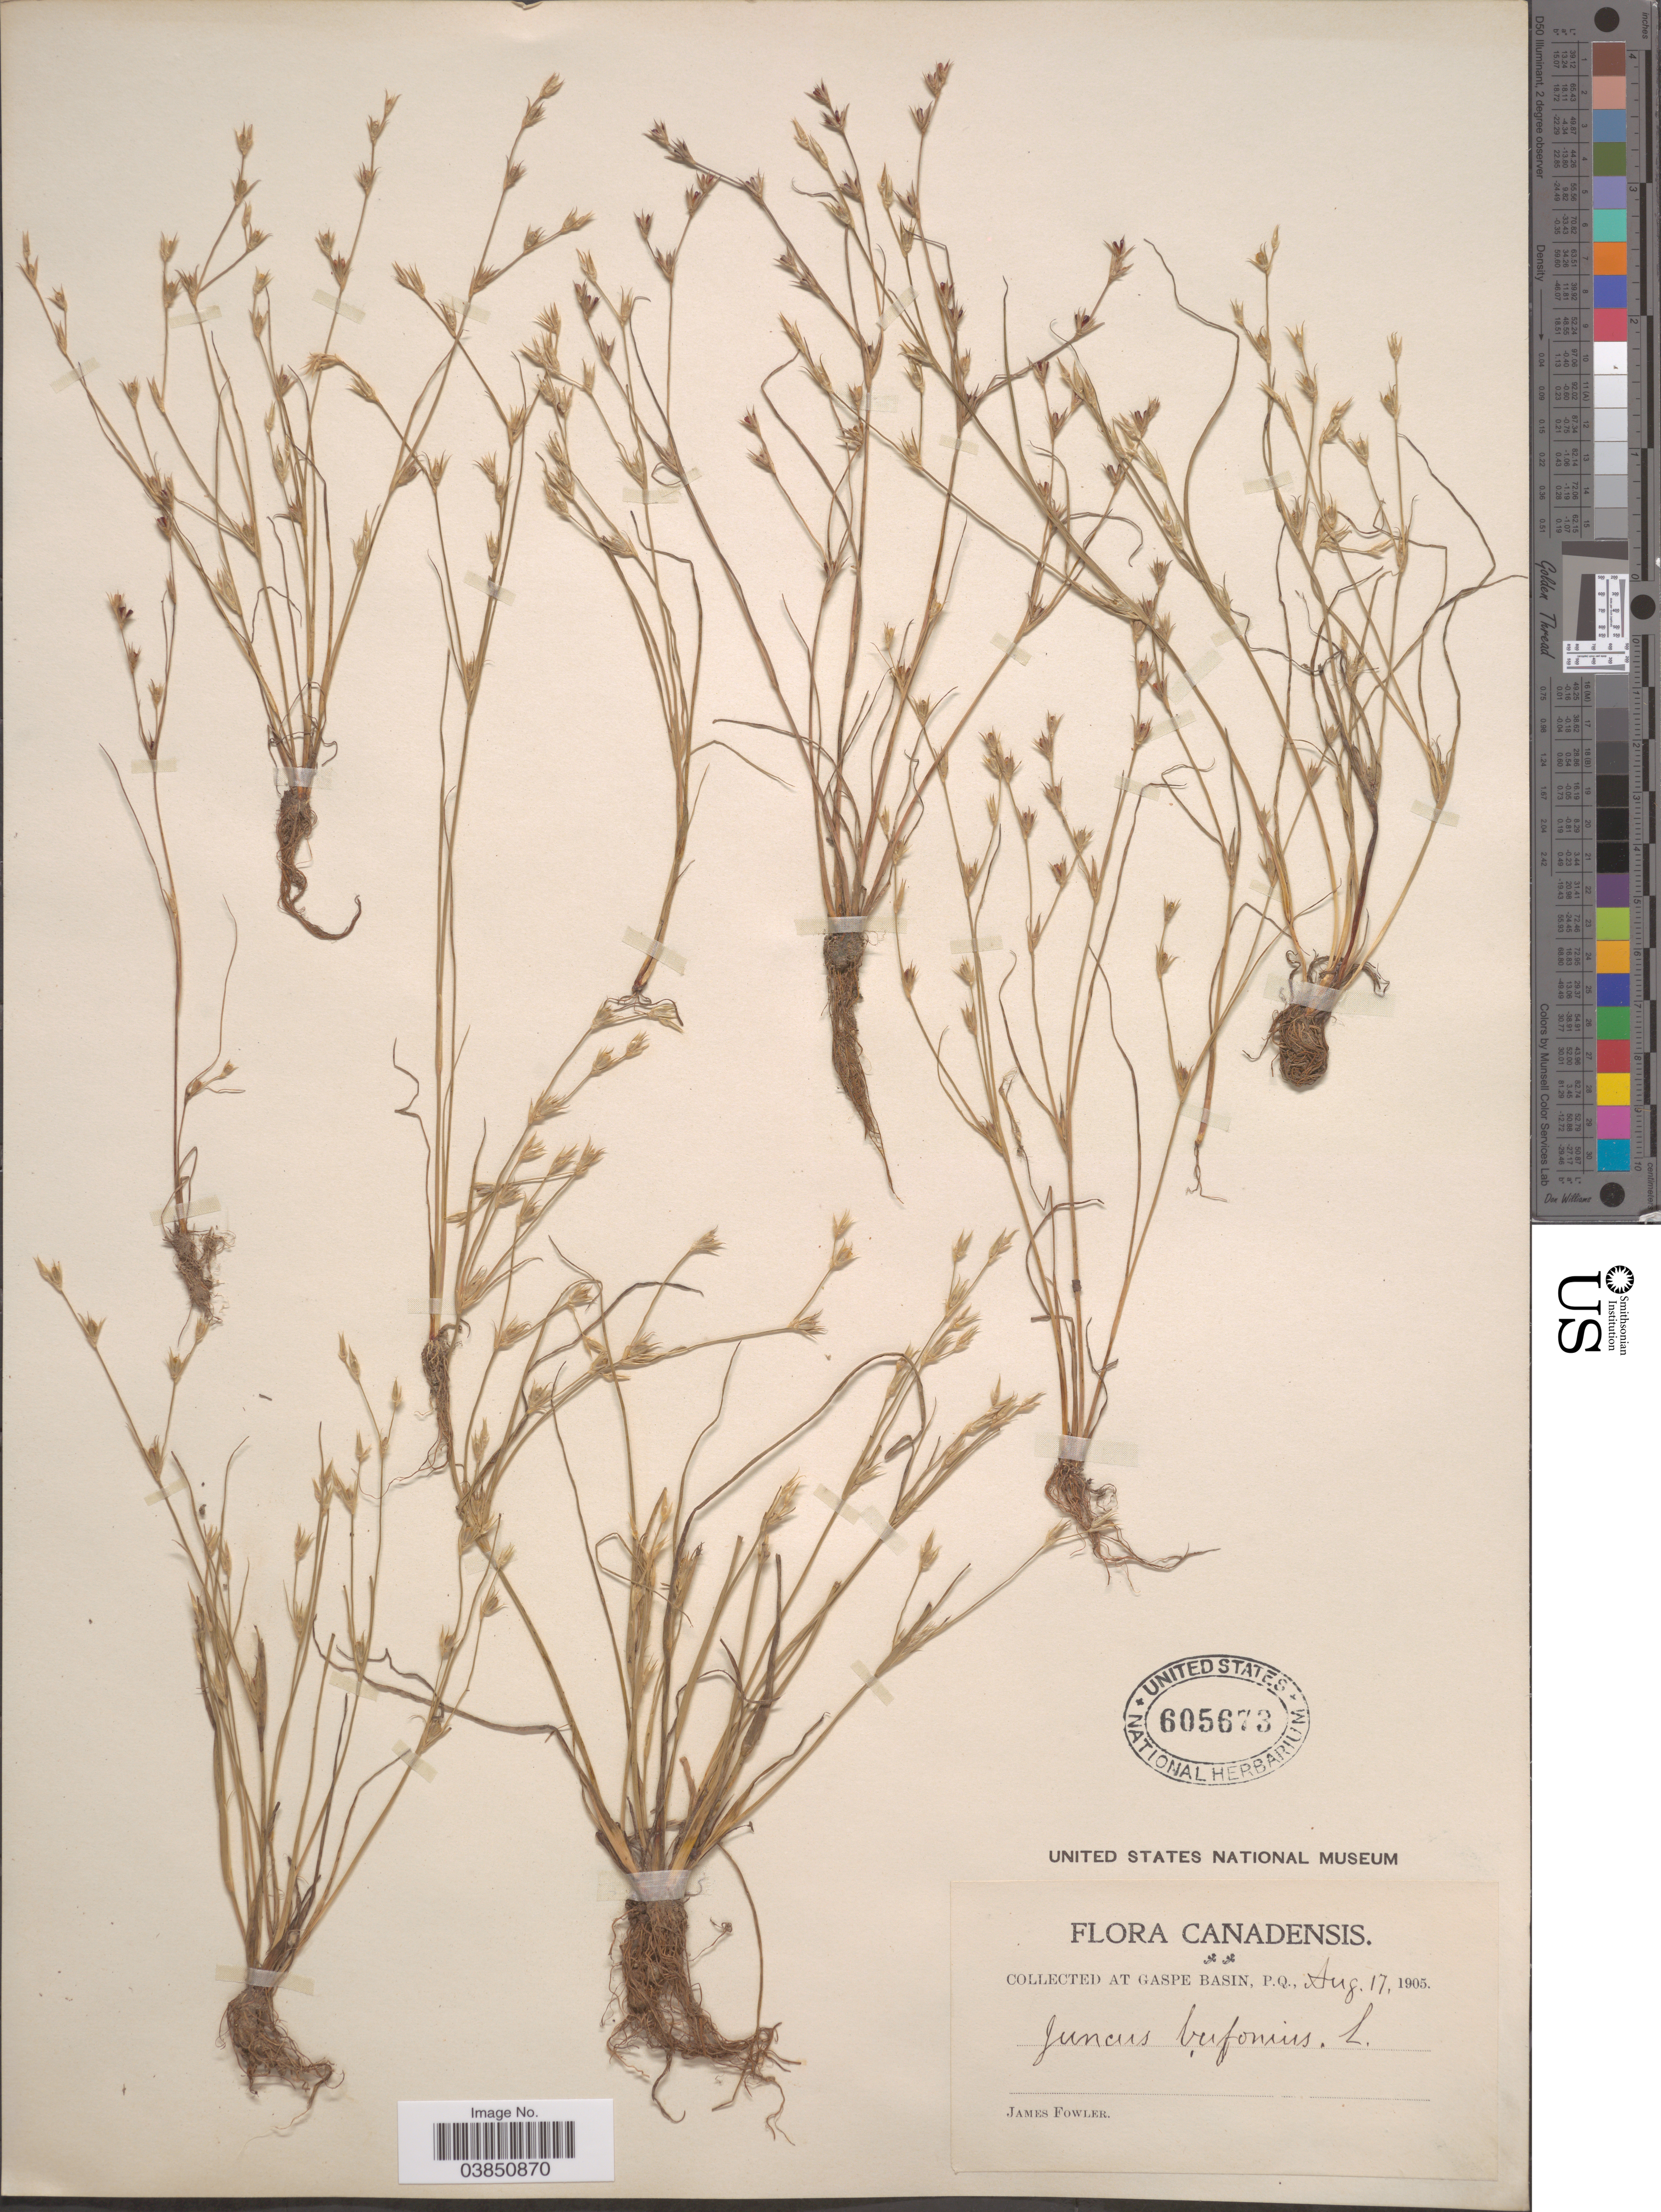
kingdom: Plantae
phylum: Tracheophyta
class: Liliopsida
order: Poales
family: Juncaceae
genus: Juncus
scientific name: Juncus bufonius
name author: L.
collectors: J. P. Fowler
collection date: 1905-08-17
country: Canada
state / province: Quebec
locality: Gaspe Basin, P.Q.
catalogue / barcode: US 605673